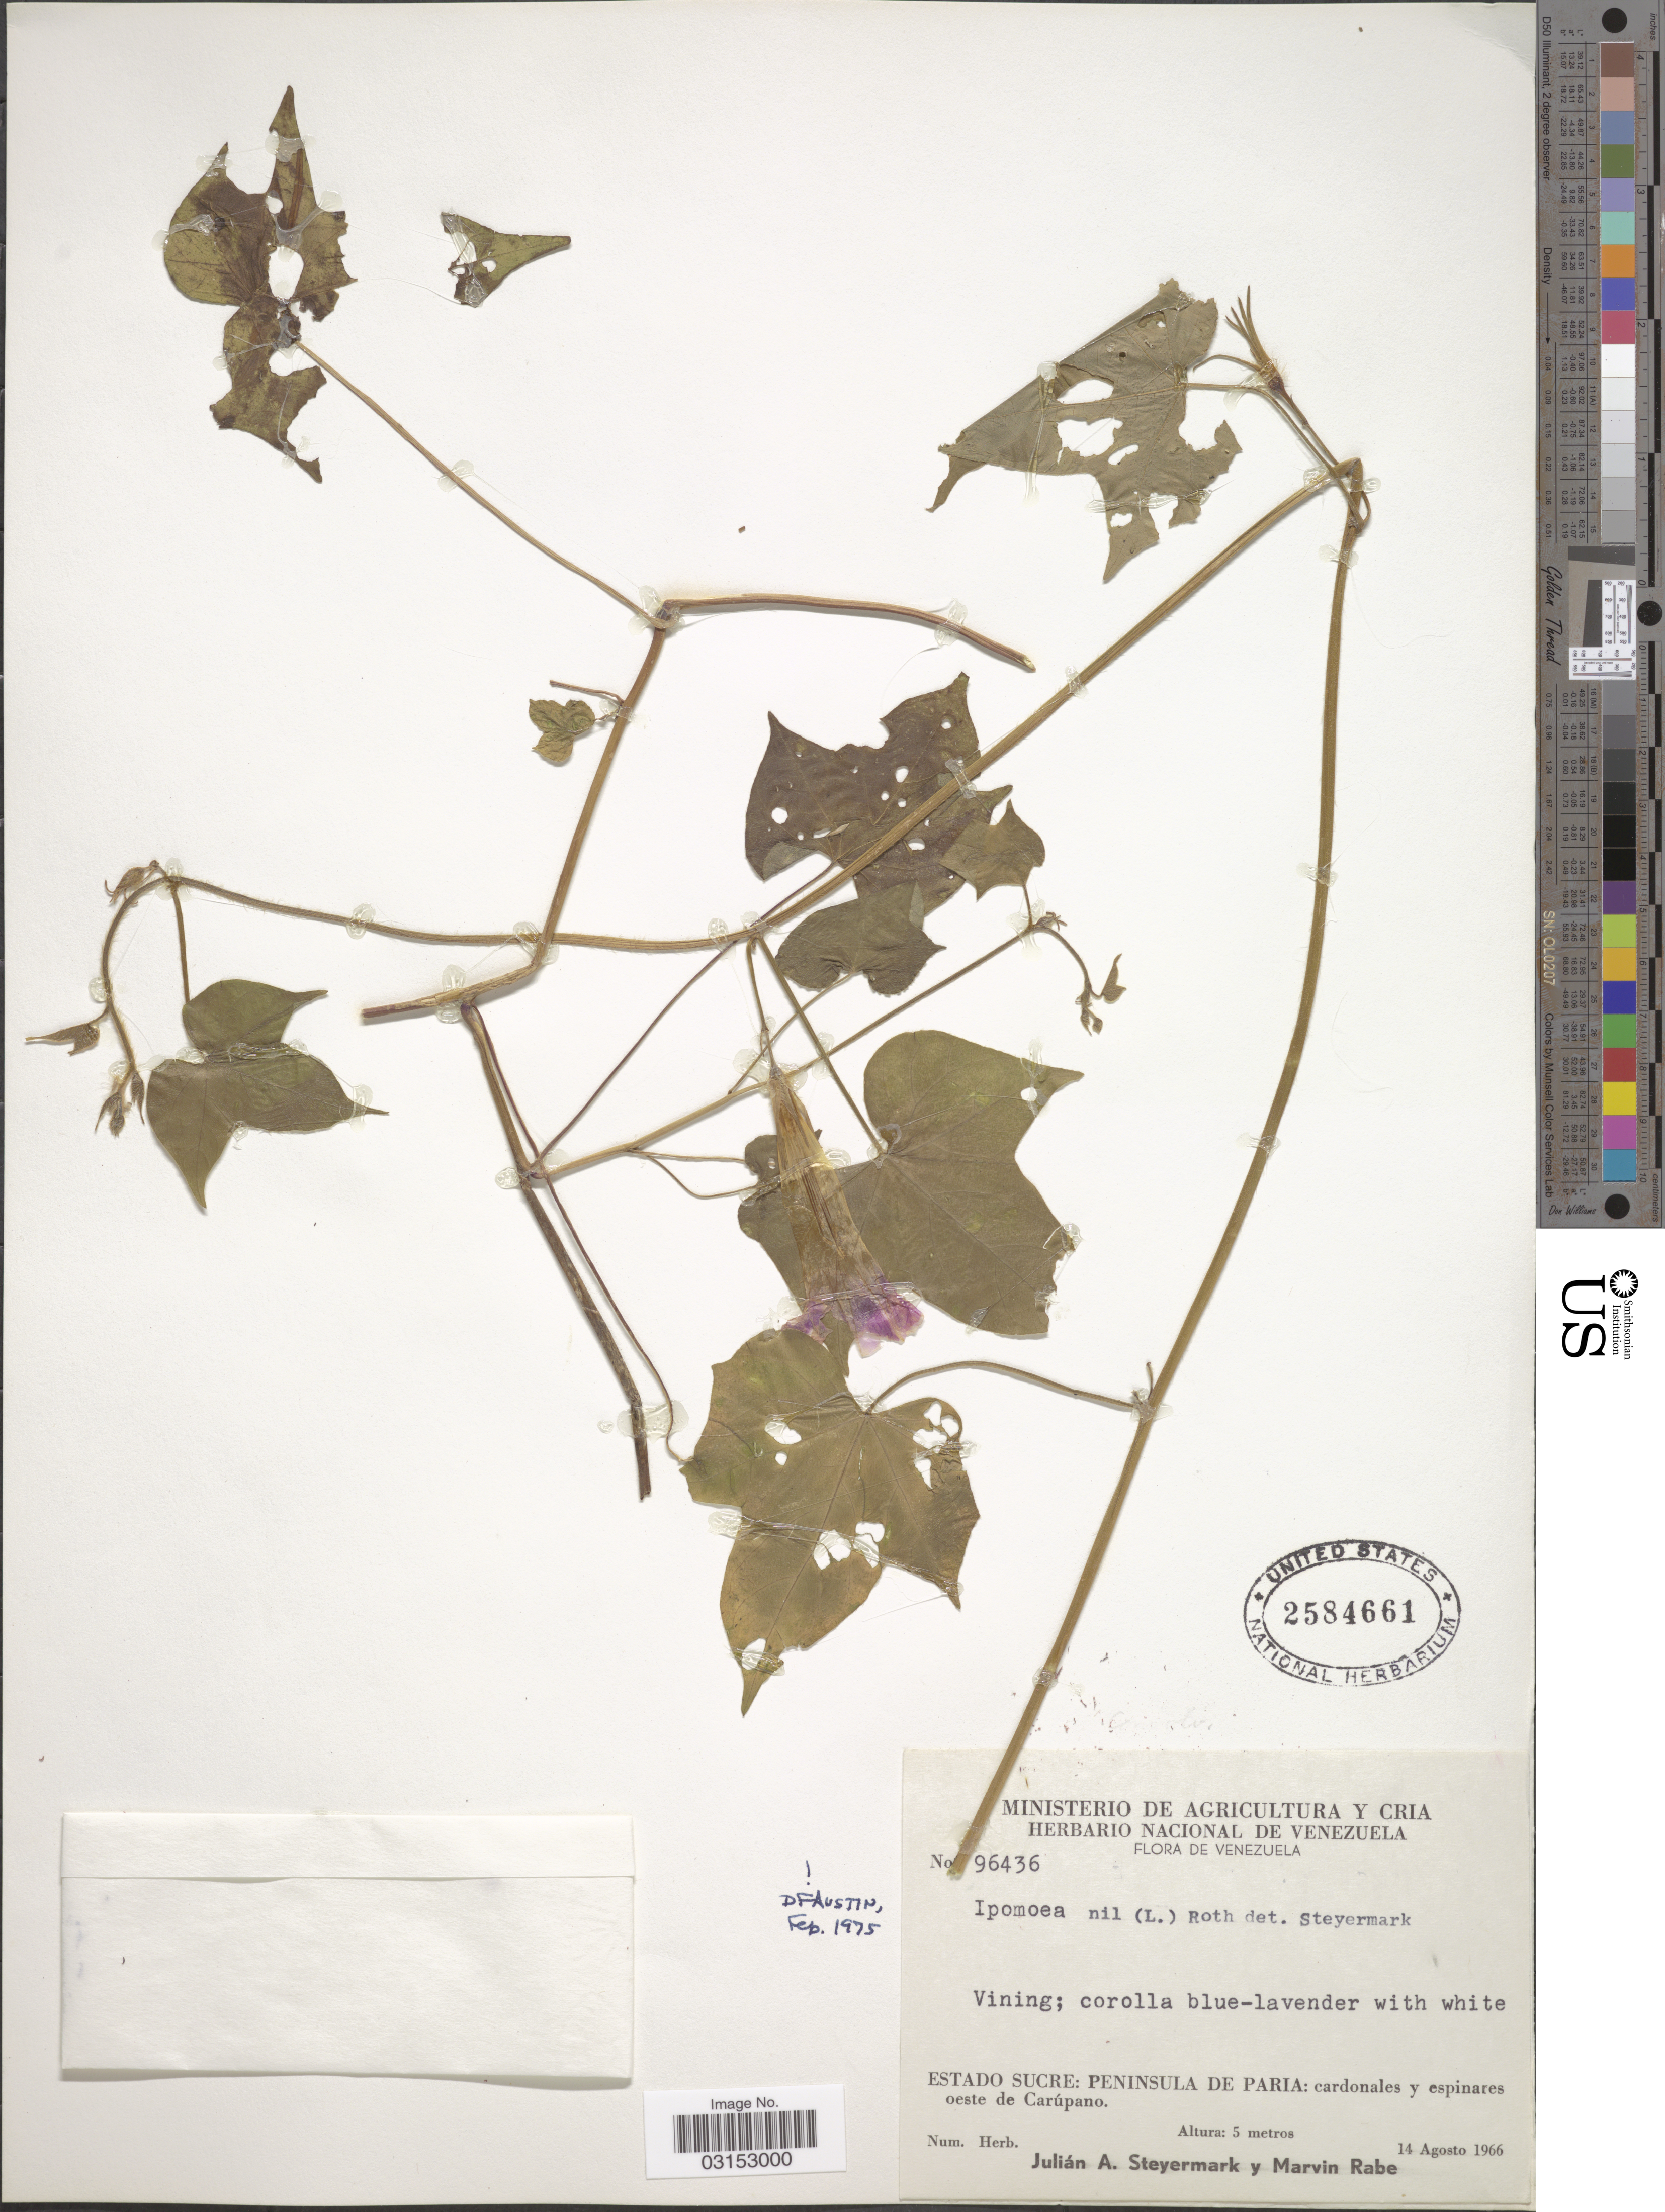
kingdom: Plantae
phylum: Tracheophyta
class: Magnoliopsida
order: Solanales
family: Convolvulaceae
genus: Ipomoea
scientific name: Ipomoea nil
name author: (L.) Roth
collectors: J. Steyermark & M. Rabe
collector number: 96436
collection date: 1966-08-14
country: Venezuela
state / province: Sucre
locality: Peninsula de Paria: cardonales y espinares oest de Carúpano.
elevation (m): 5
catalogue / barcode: US 2584661